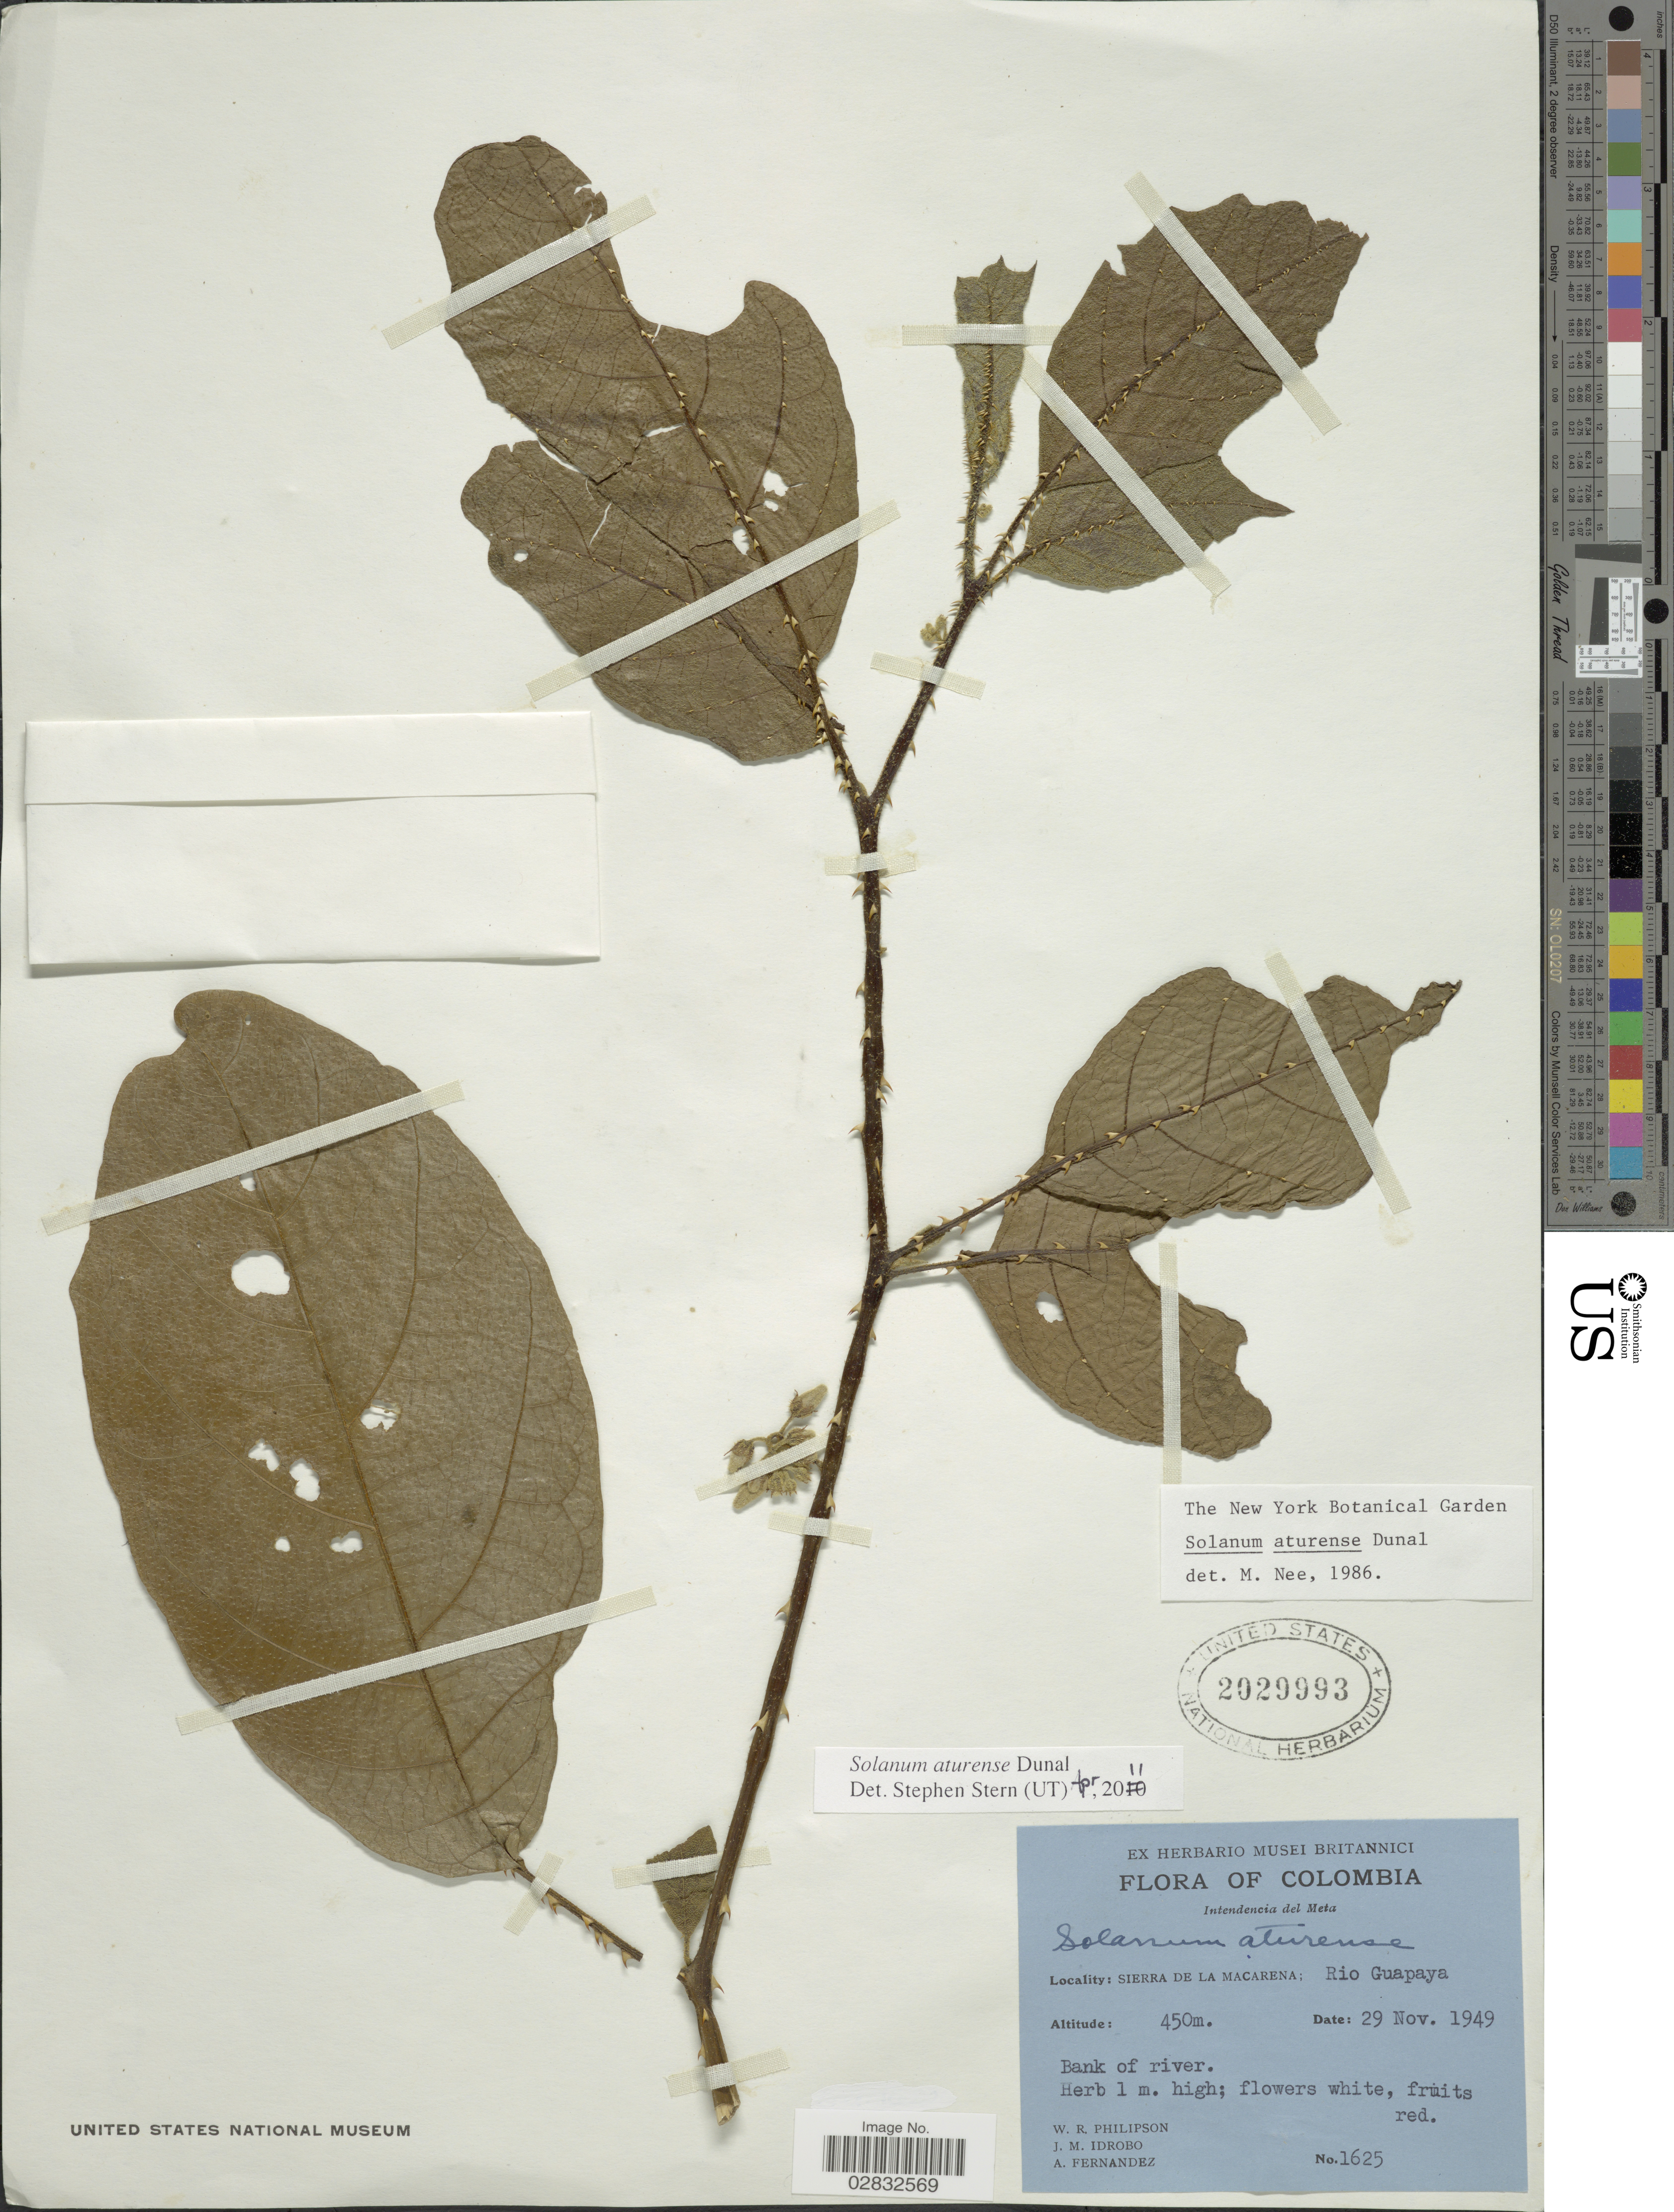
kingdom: Plantae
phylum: Tracheophyta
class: Magnoliopsida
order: Solanales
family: Solanaceae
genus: Solanum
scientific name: Solanum aturense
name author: Humb. & Bonpl. ex Dunal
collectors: W. R. Philipson, J. M. Idrobo & A. Fernandez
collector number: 1625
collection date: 1949-11-29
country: Colombia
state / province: Meta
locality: Intendencia del Meta, Sierra de La Macarena; Rio Guapaya.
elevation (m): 450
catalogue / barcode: US 2029993